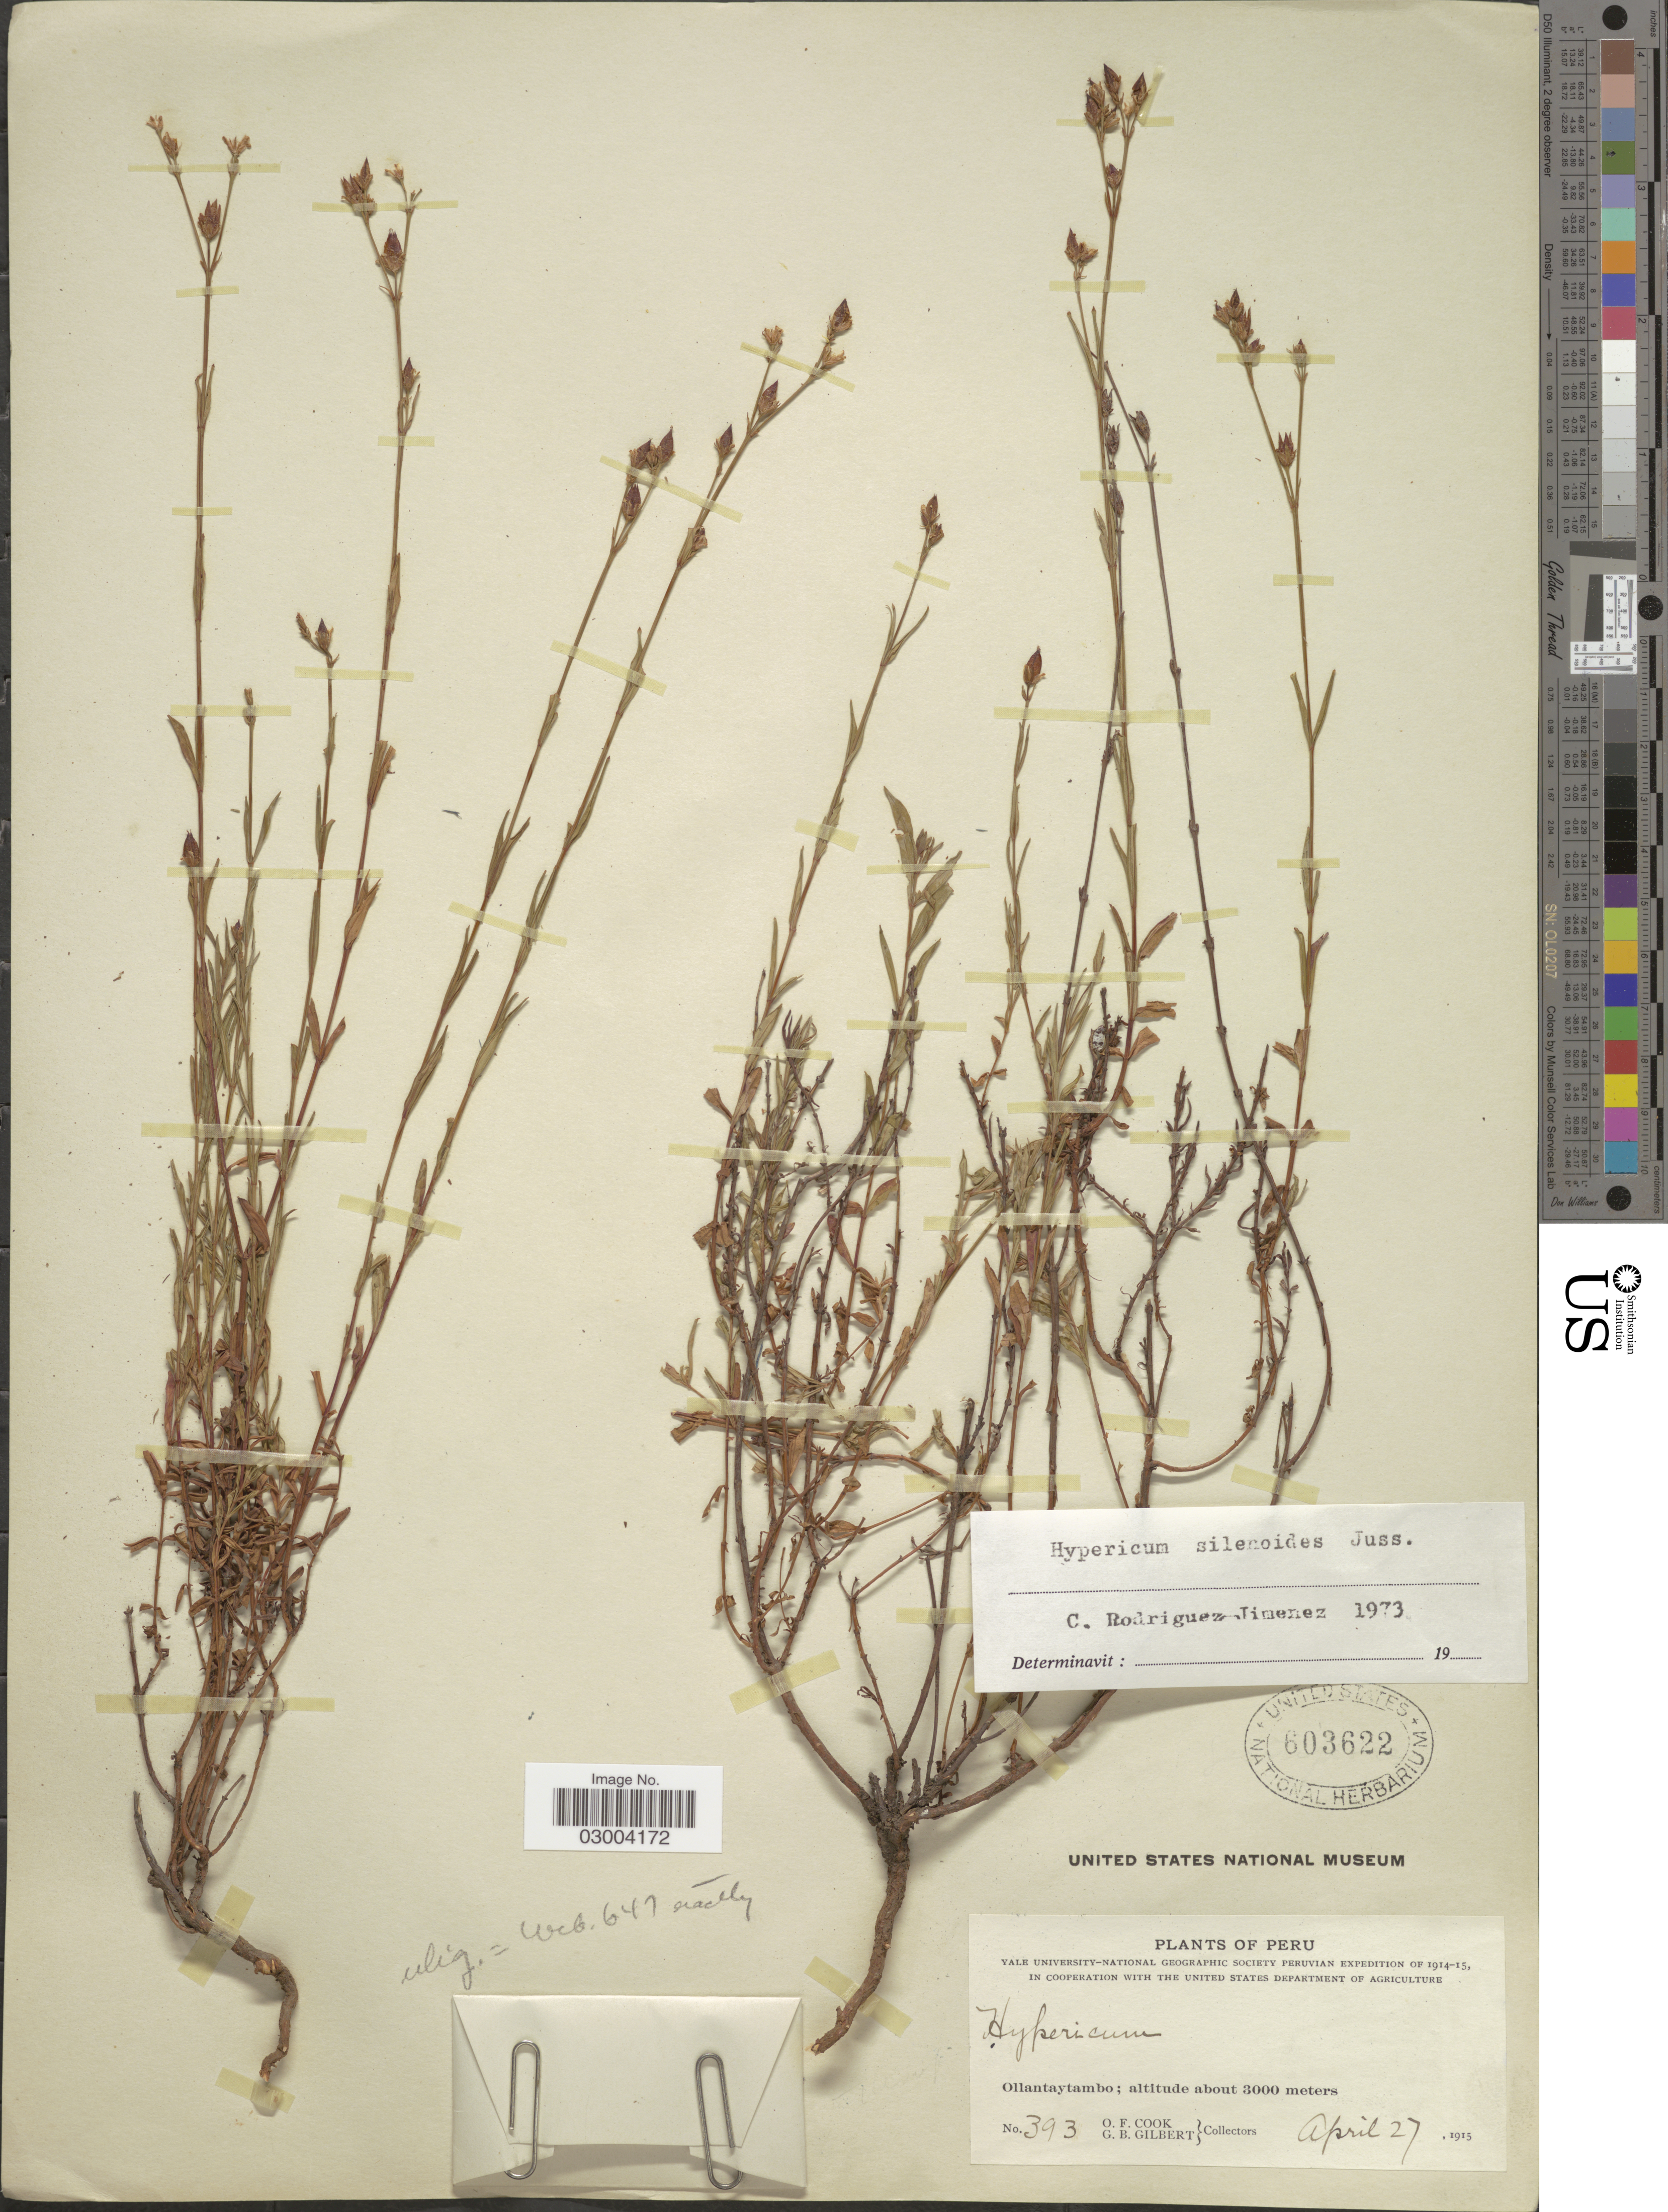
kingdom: Plantae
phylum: Tracheophyta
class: Magnoliopsida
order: Malpighiales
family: Hypericaceae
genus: Hypericum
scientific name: Hypericum silenoides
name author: Juss.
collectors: O. F. Cook & G. B. Gilbert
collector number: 393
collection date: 1913-04-27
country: Peru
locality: Ollantaytambo.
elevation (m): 3000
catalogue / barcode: US 603622